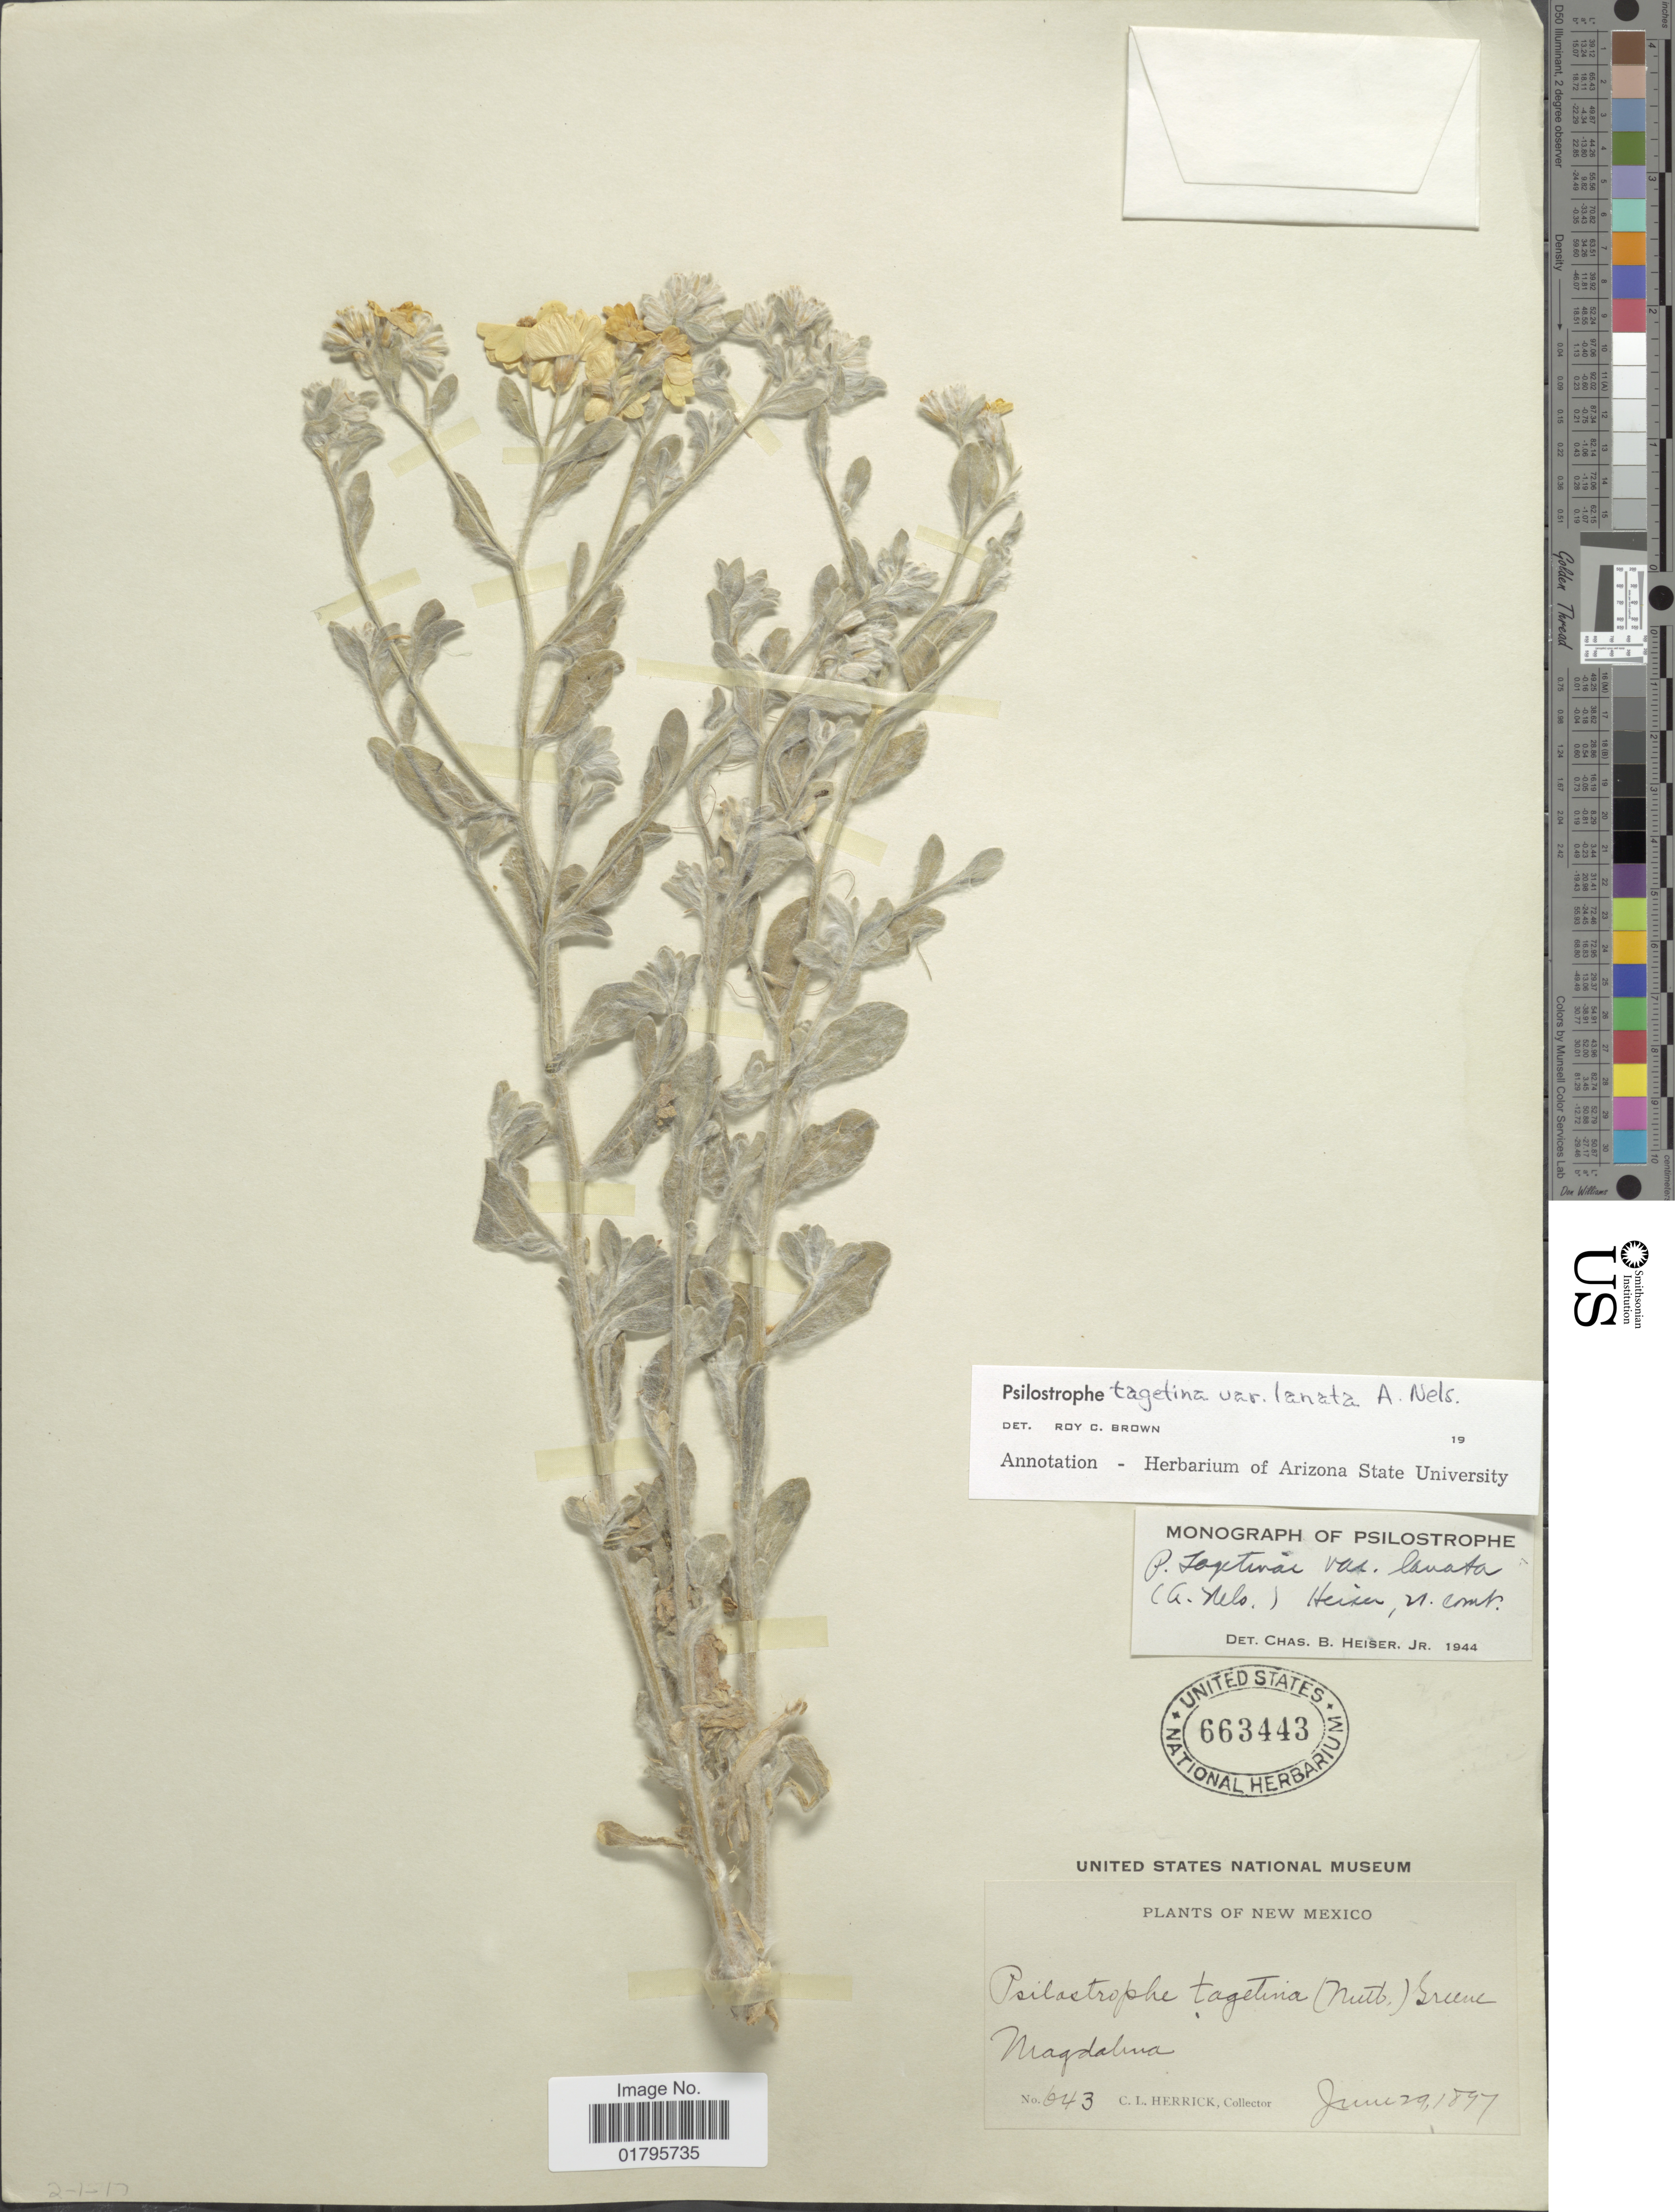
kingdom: Plantae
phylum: Tracheophyta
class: Magnoliopsida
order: Asterales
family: Asteraceae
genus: Psilostrophe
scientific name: Psilostrophe tagetina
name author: (Nutt.) Greene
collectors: C. Herrick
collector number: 643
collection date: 1897-06-29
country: United States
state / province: New Mexico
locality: Magdalena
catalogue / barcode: US 663443